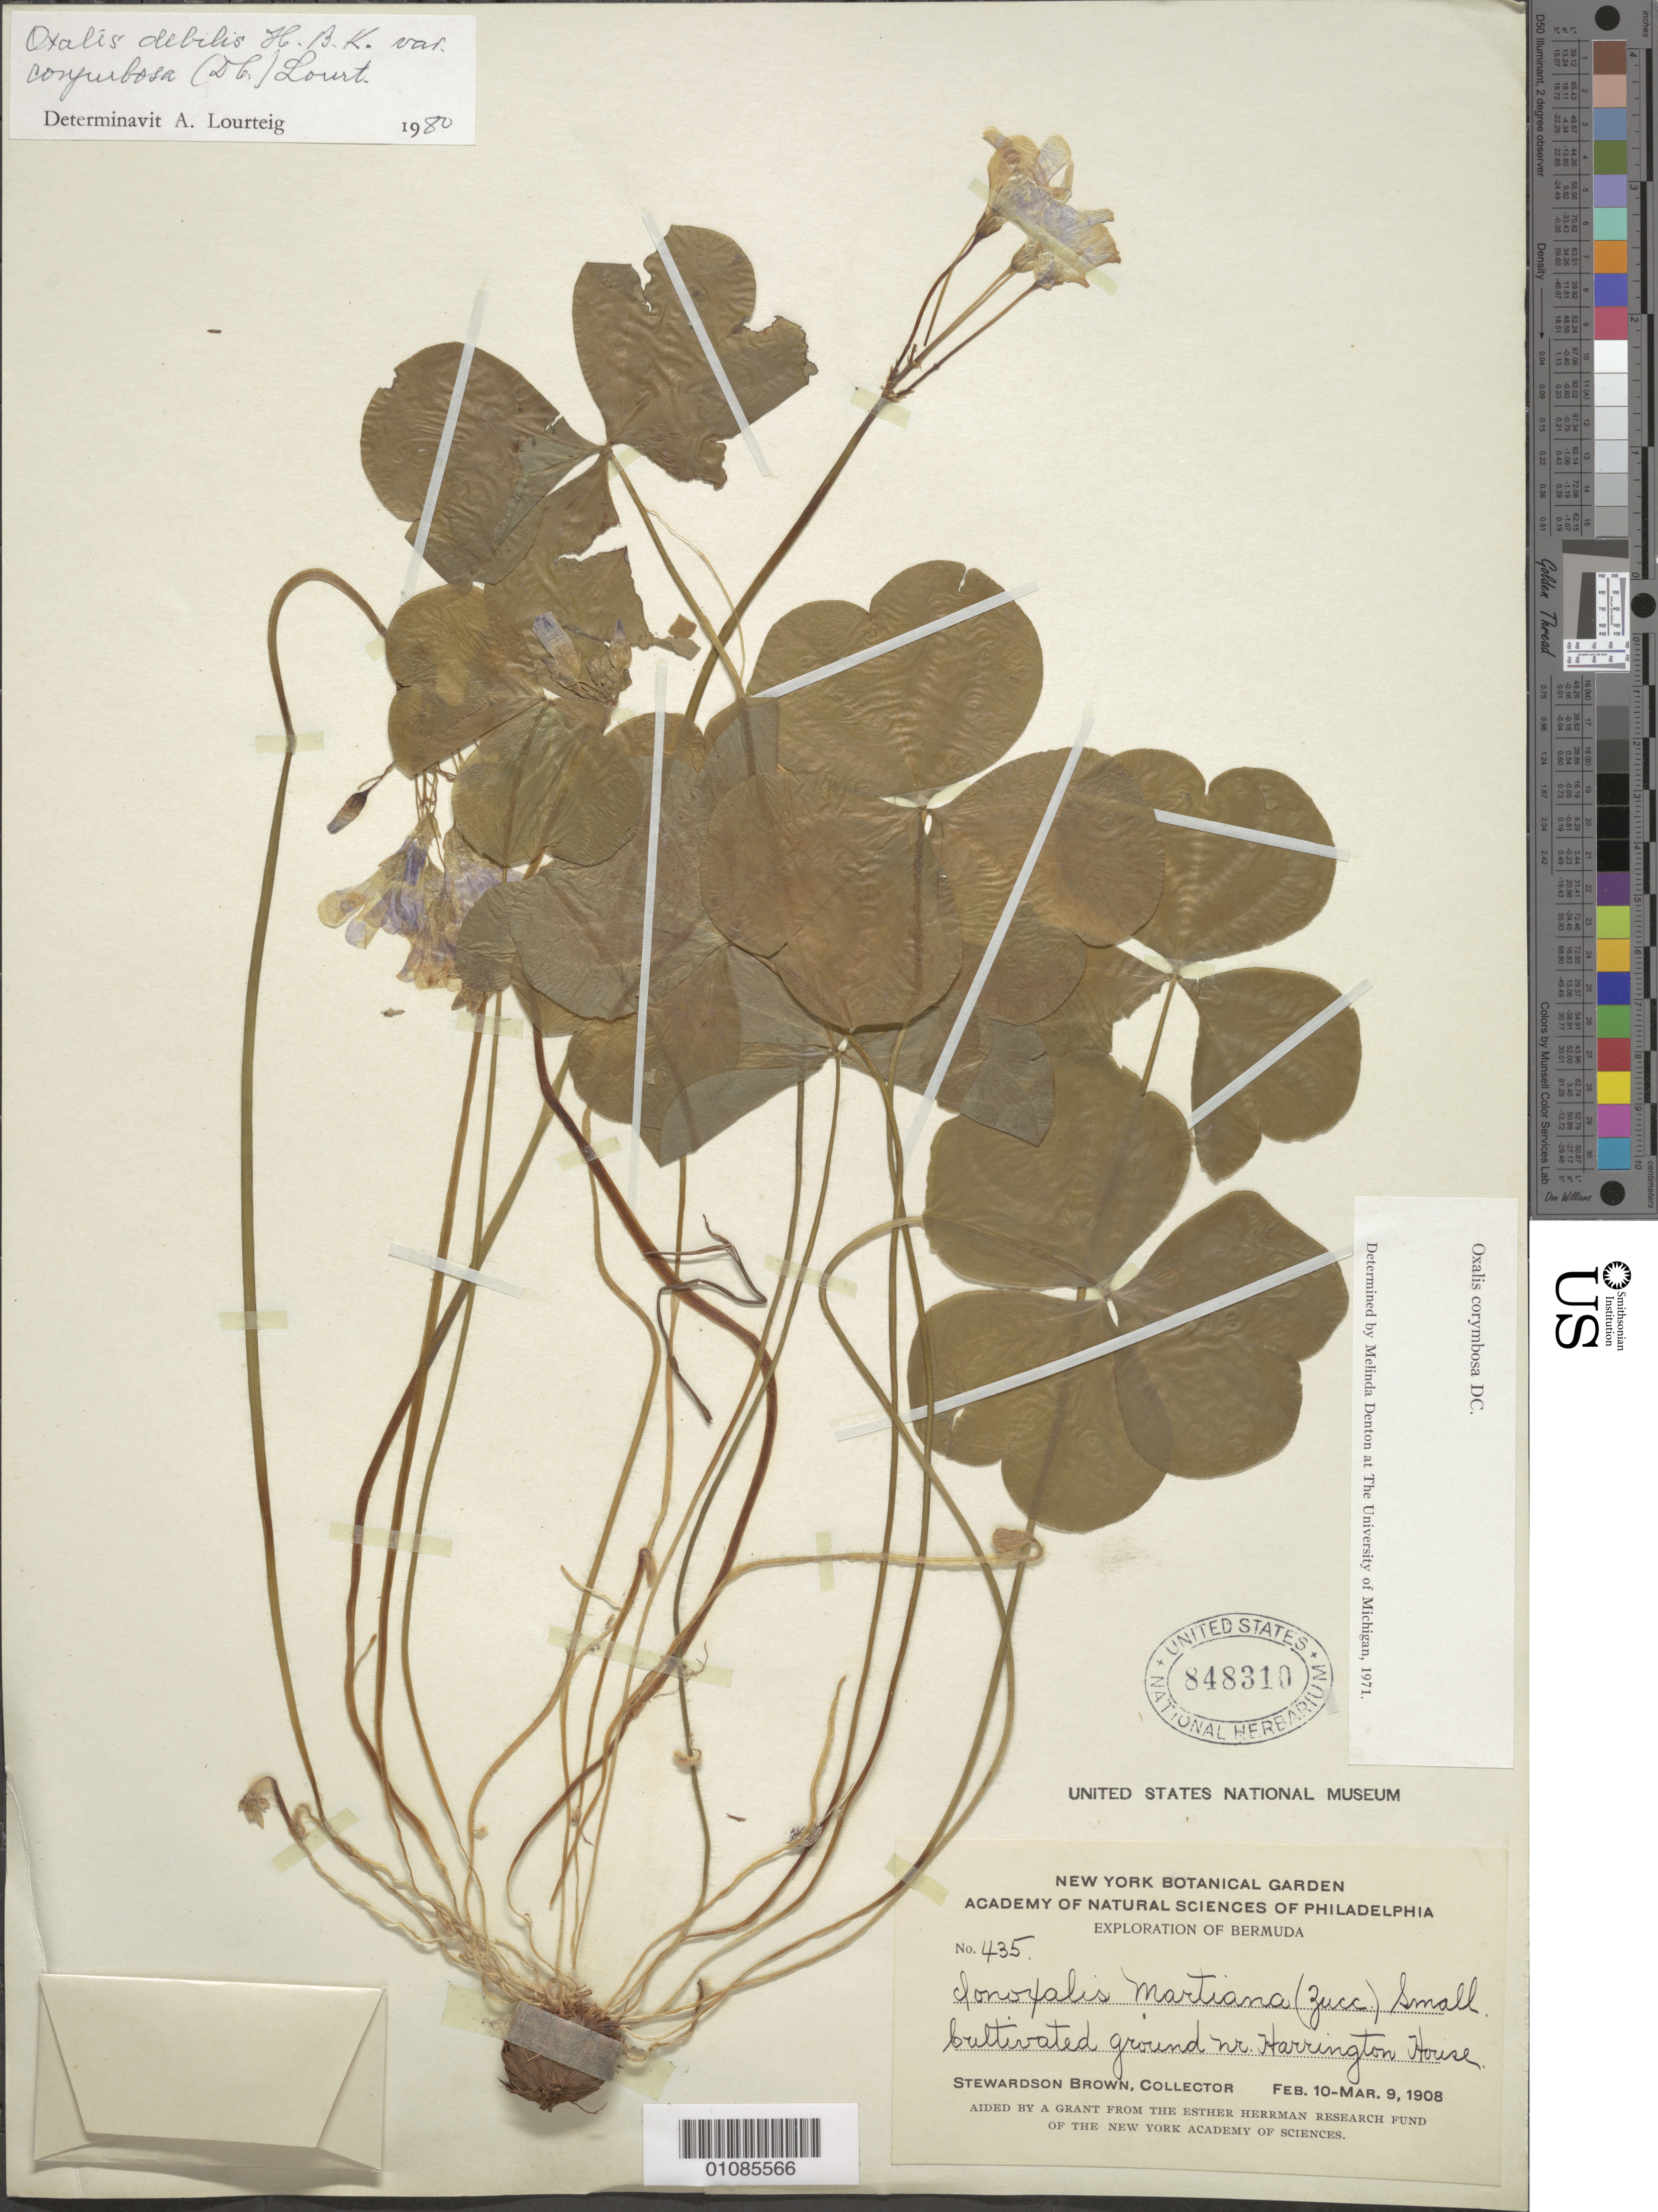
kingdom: Plantae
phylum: Tracheophyta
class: Magnoliopsida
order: Oxalidales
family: Oxalidaceae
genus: Oxalis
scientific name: Oxalis debilis var. corymbosa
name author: (DC.) Lourteig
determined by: Lourteig, A.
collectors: S. Brown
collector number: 435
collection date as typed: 10 Feb 1908 to 09 Mar 1908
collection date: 1908-02-10/1908-03-09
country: Bermuda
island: Bermuda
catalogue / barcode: US 848310